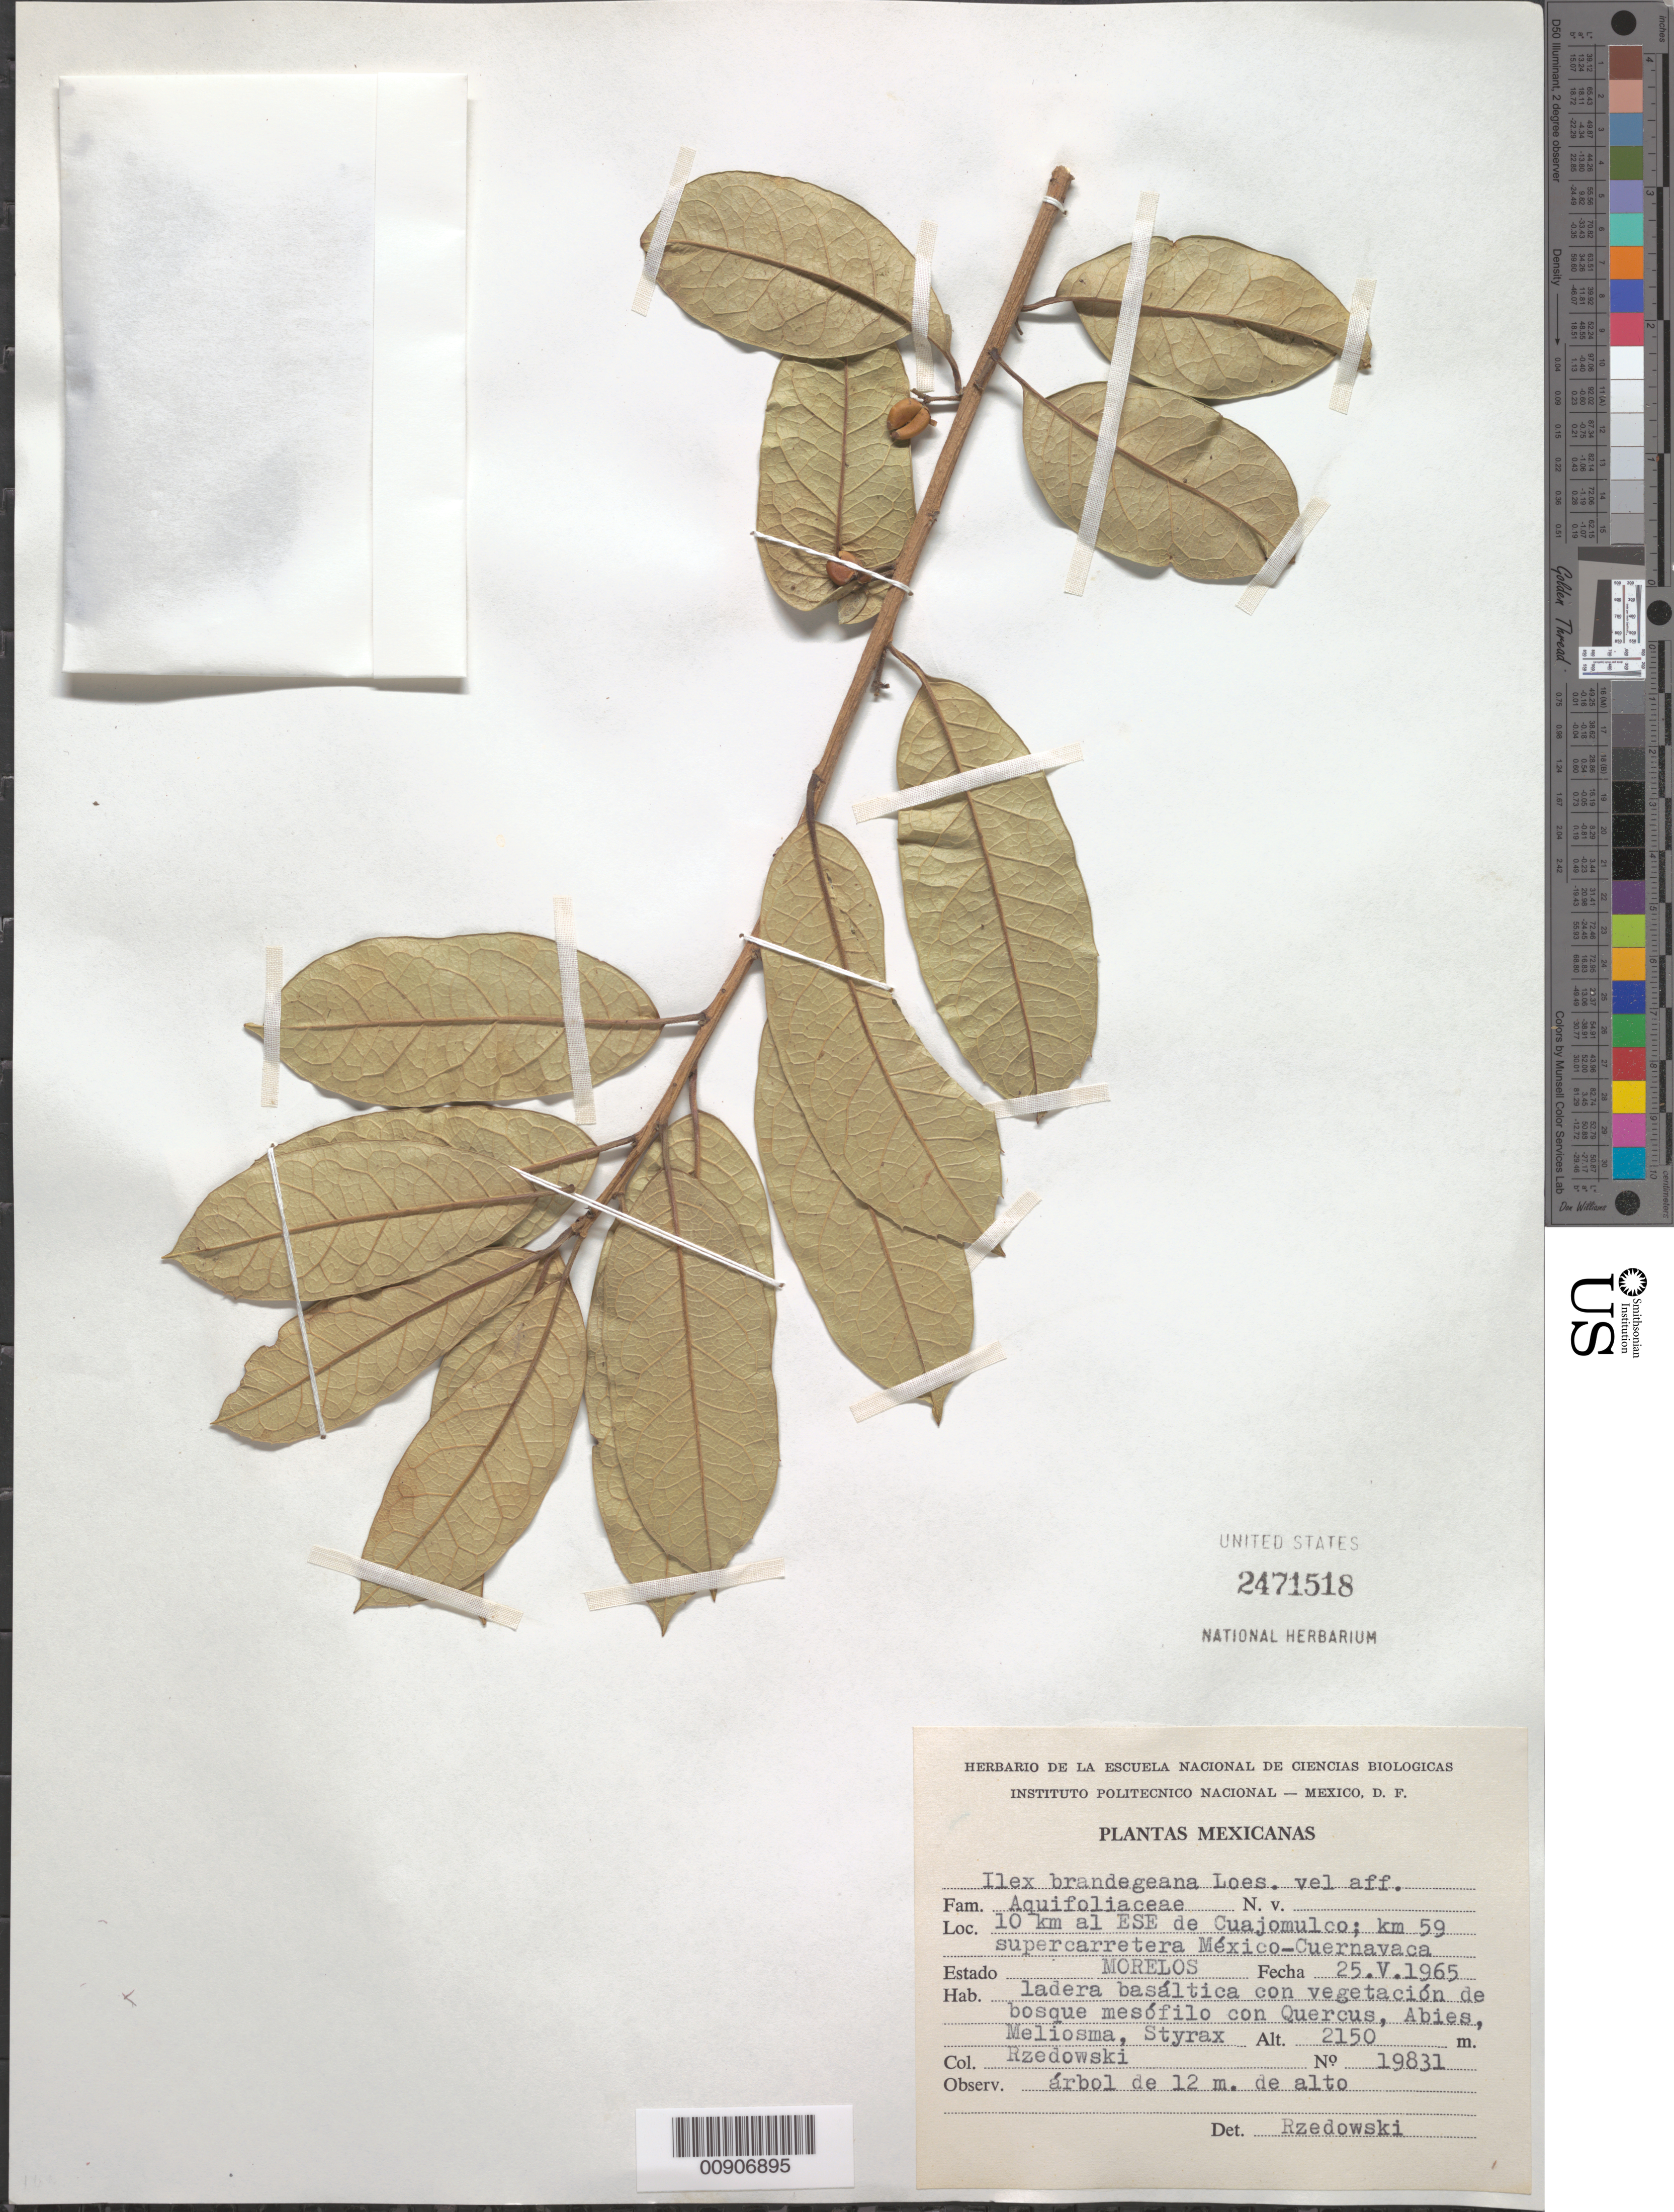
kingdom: Plantae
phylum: Tracheophyta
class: Magnoliopsida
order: Aquifoliales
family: Aquifoliaceae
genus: Ilex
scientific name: Ilex brandegeana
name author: Loes.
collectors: J. Rzedowski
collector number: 19831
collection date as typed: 25 May 1965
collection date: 1965-05-25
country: Mexico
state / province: Morelos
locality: Morelos: 10 km al ESE de Cuajomulco; km 59 supercarretera México-Cuernavaca.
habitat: Ladera basáltica con vegetación de bosque mesófilo con Quercus, Abies, Meliosma, Styrax.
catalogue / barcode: US 2471518